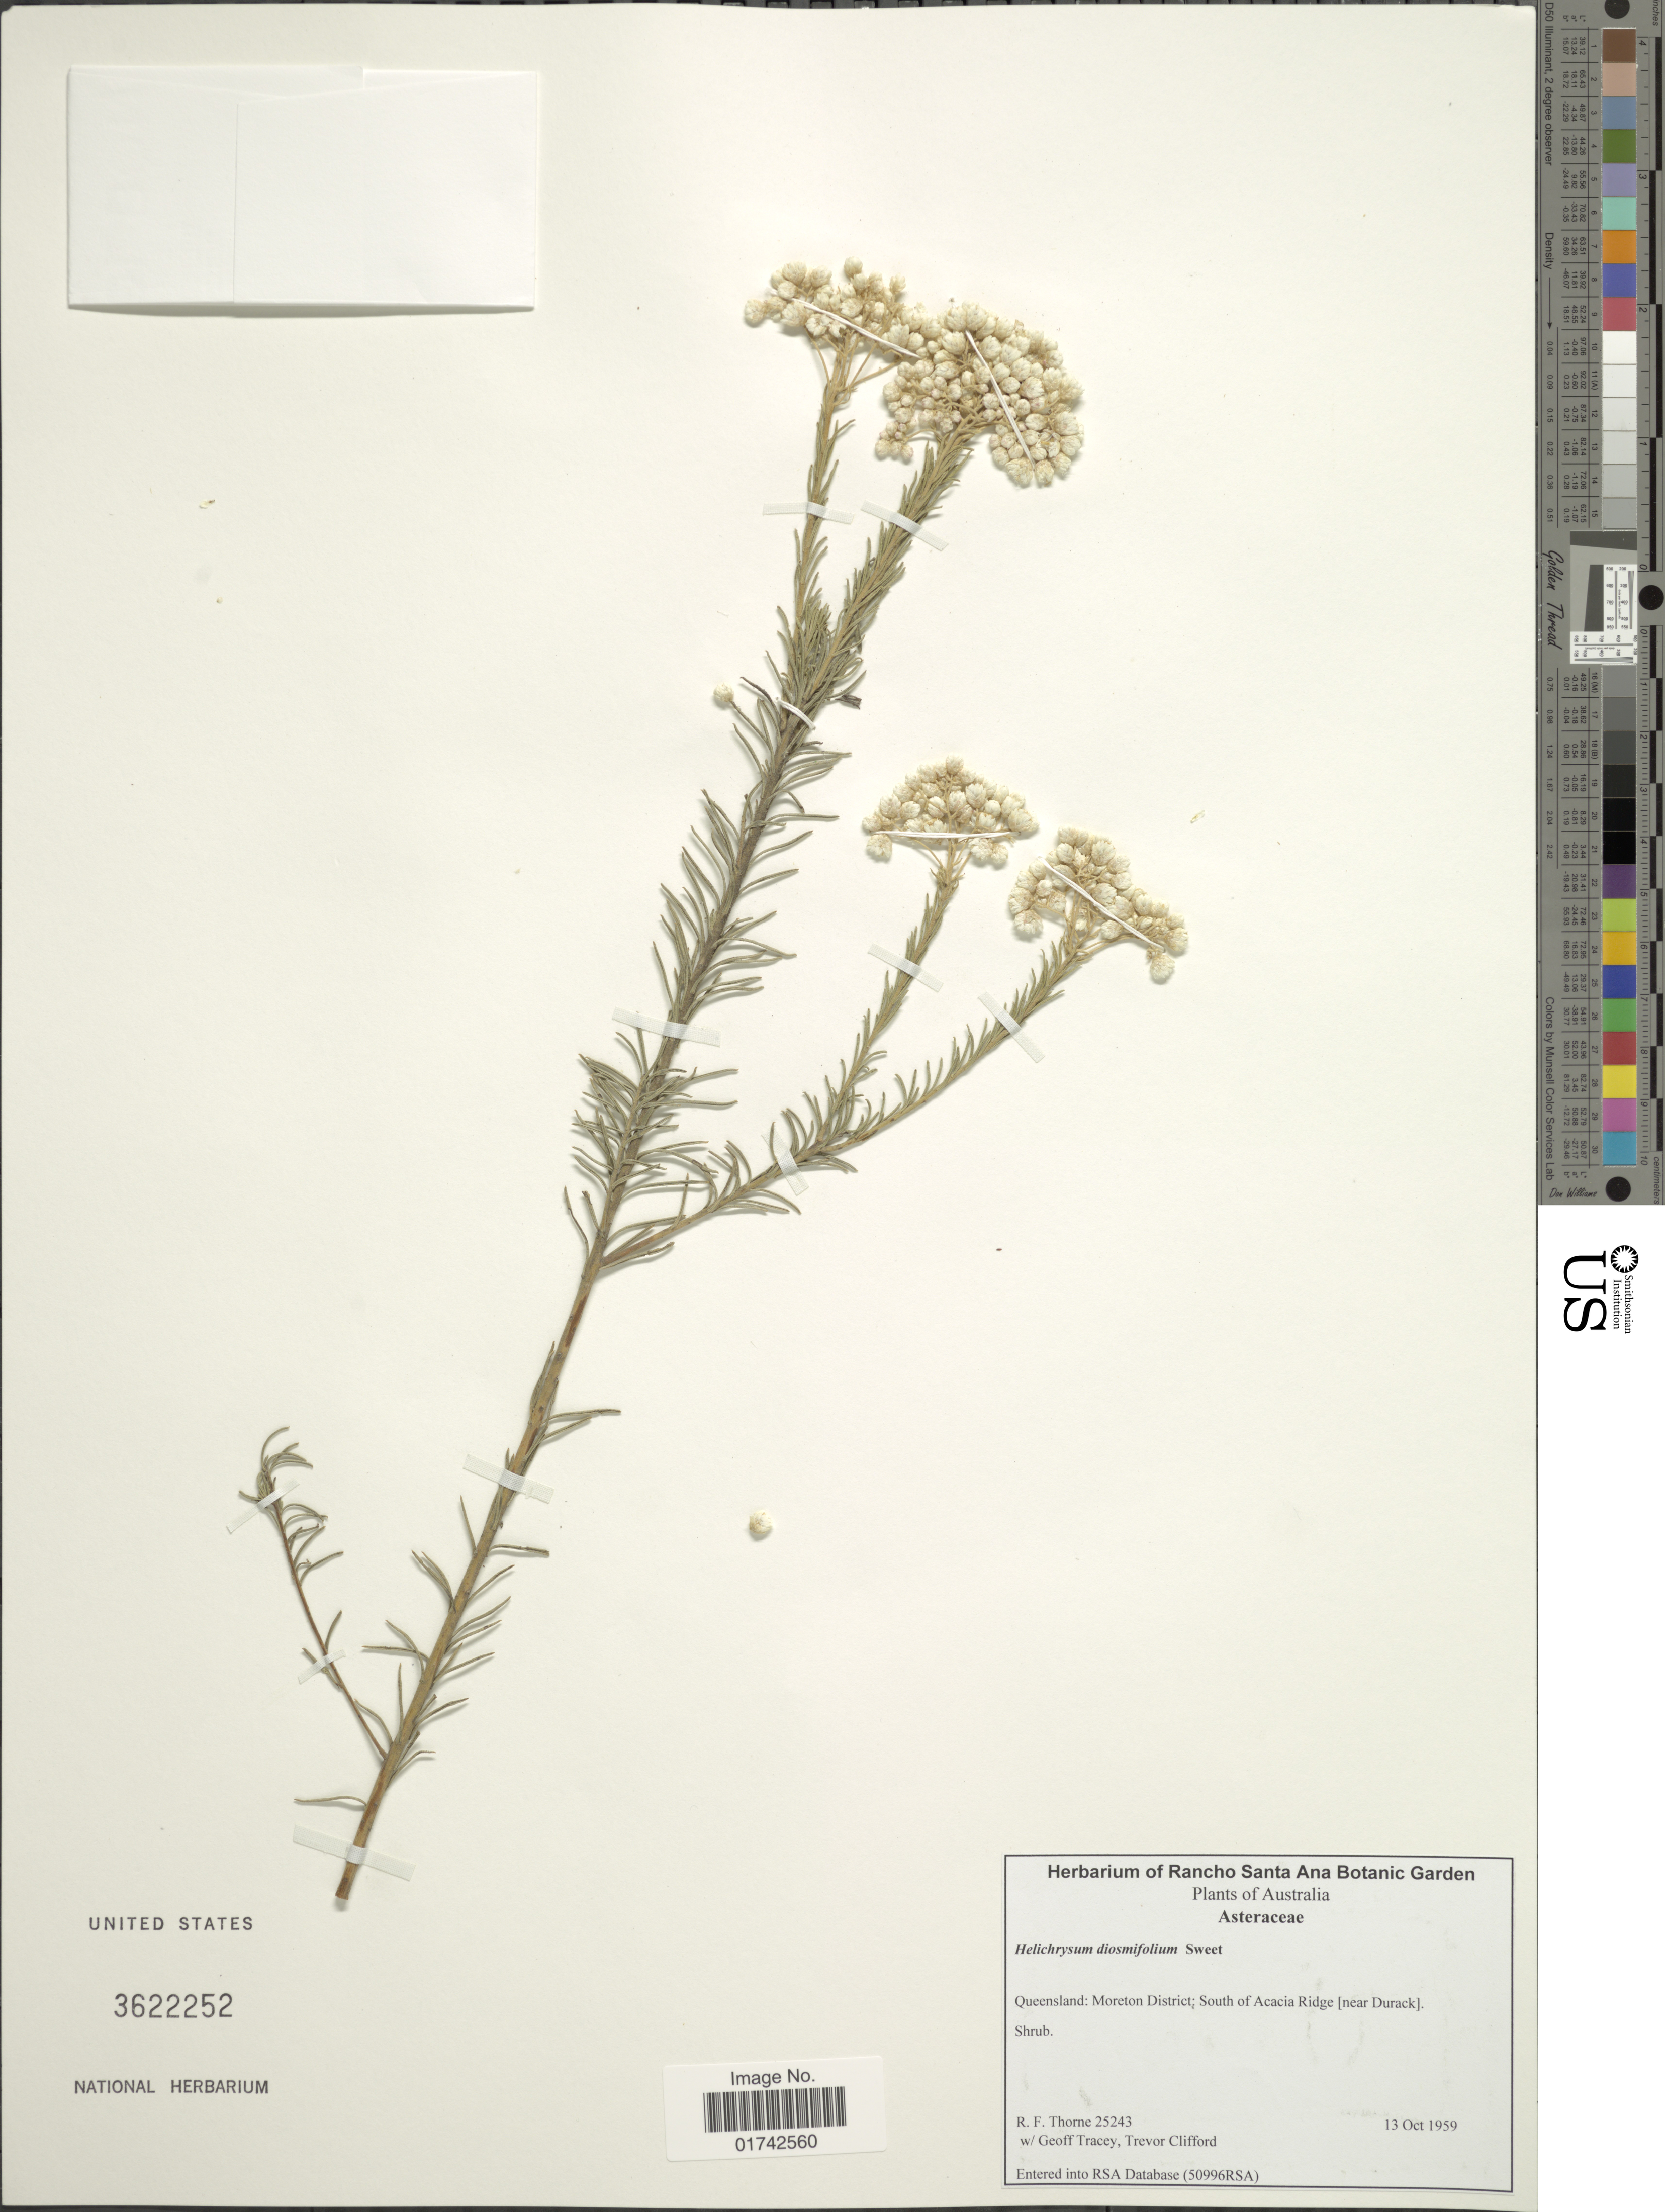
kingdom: Plantae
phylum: Tracheophyta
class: Magnoliopsida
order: Asterales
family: Asteraceae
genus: Helichrysum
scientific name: Helichrysum diosmifolium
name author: Sweet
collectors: R. F. Thorne, G. Tracey & H. Clifford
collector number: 25243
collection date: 1959-10-13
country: Australia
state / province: Queensland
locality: Moreton District; South of Acacia Ridge (near Durack)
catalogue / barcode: US 3622252